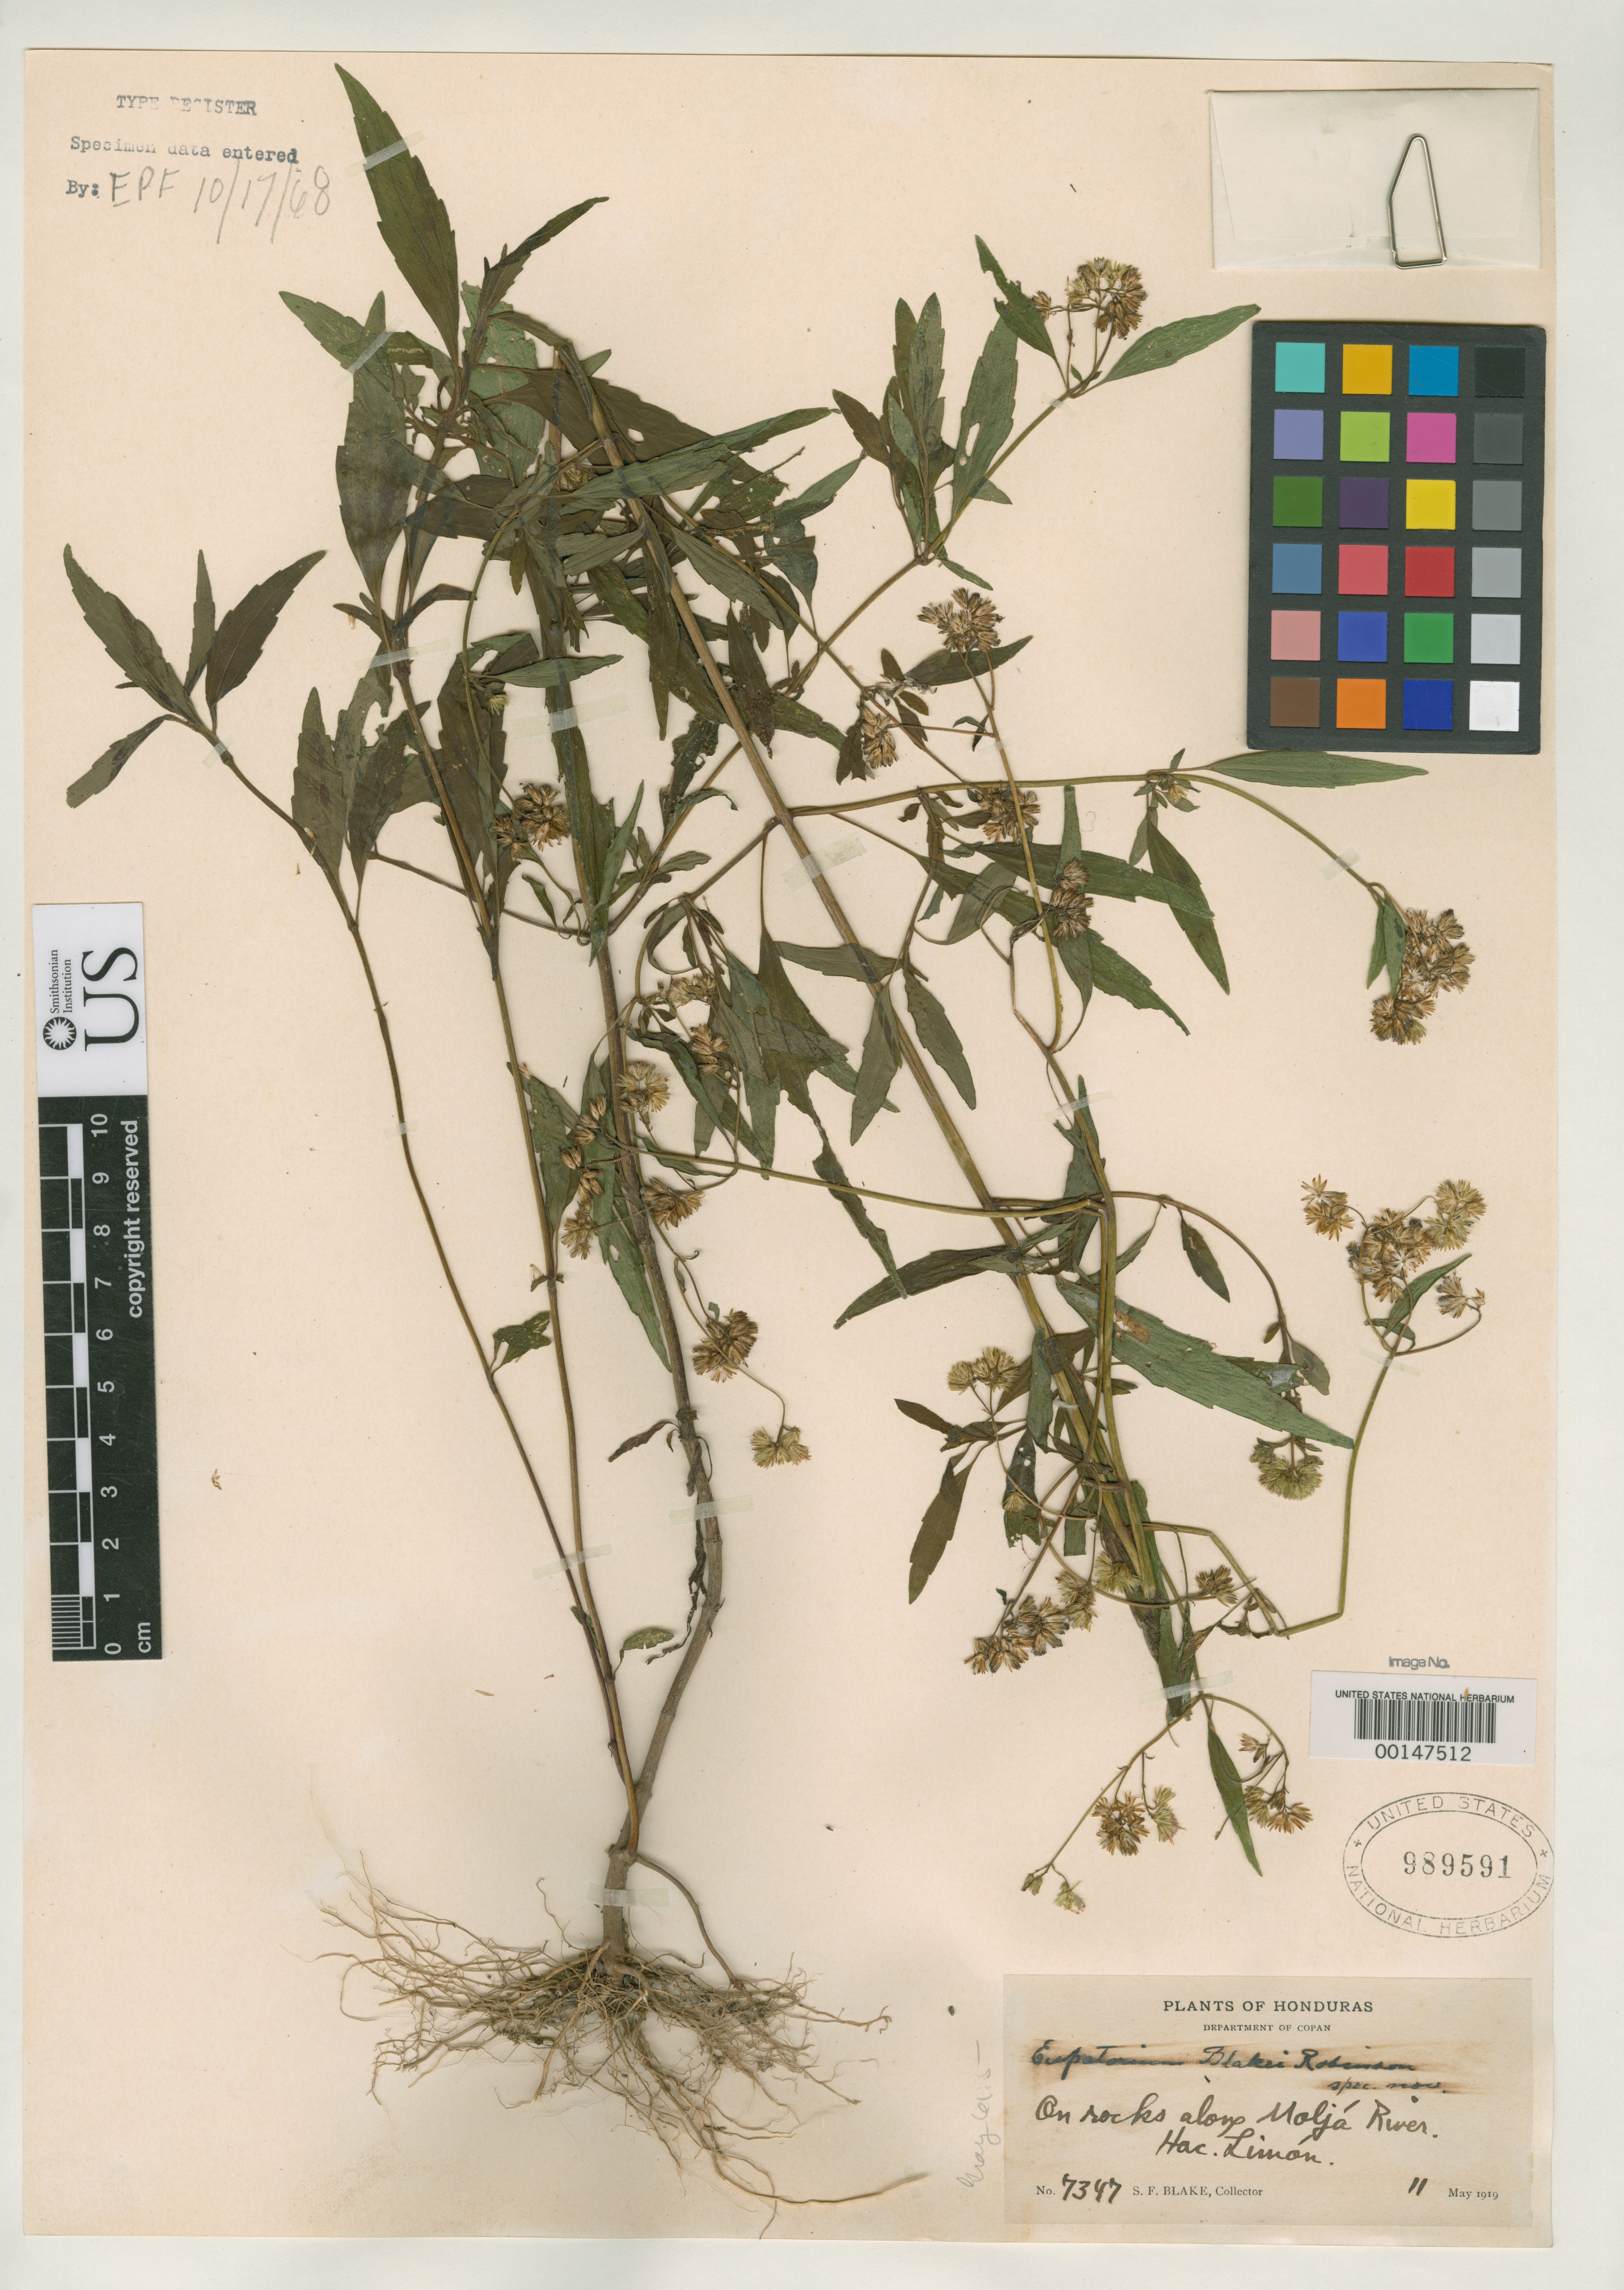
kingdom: Plantae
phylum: Tracheophyta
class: Magnoliopsida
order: Asterales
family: Asteraceae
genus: Eupatorium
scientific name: Eupatorium blakei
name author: B.L. Rob.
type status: Holotype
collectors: S. Blake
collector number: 7347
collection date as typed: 11 May 1919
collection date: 1919-05-11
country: Honduras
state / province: Copán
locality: Hacienda Limon, Molja River.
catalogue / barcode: US 989591